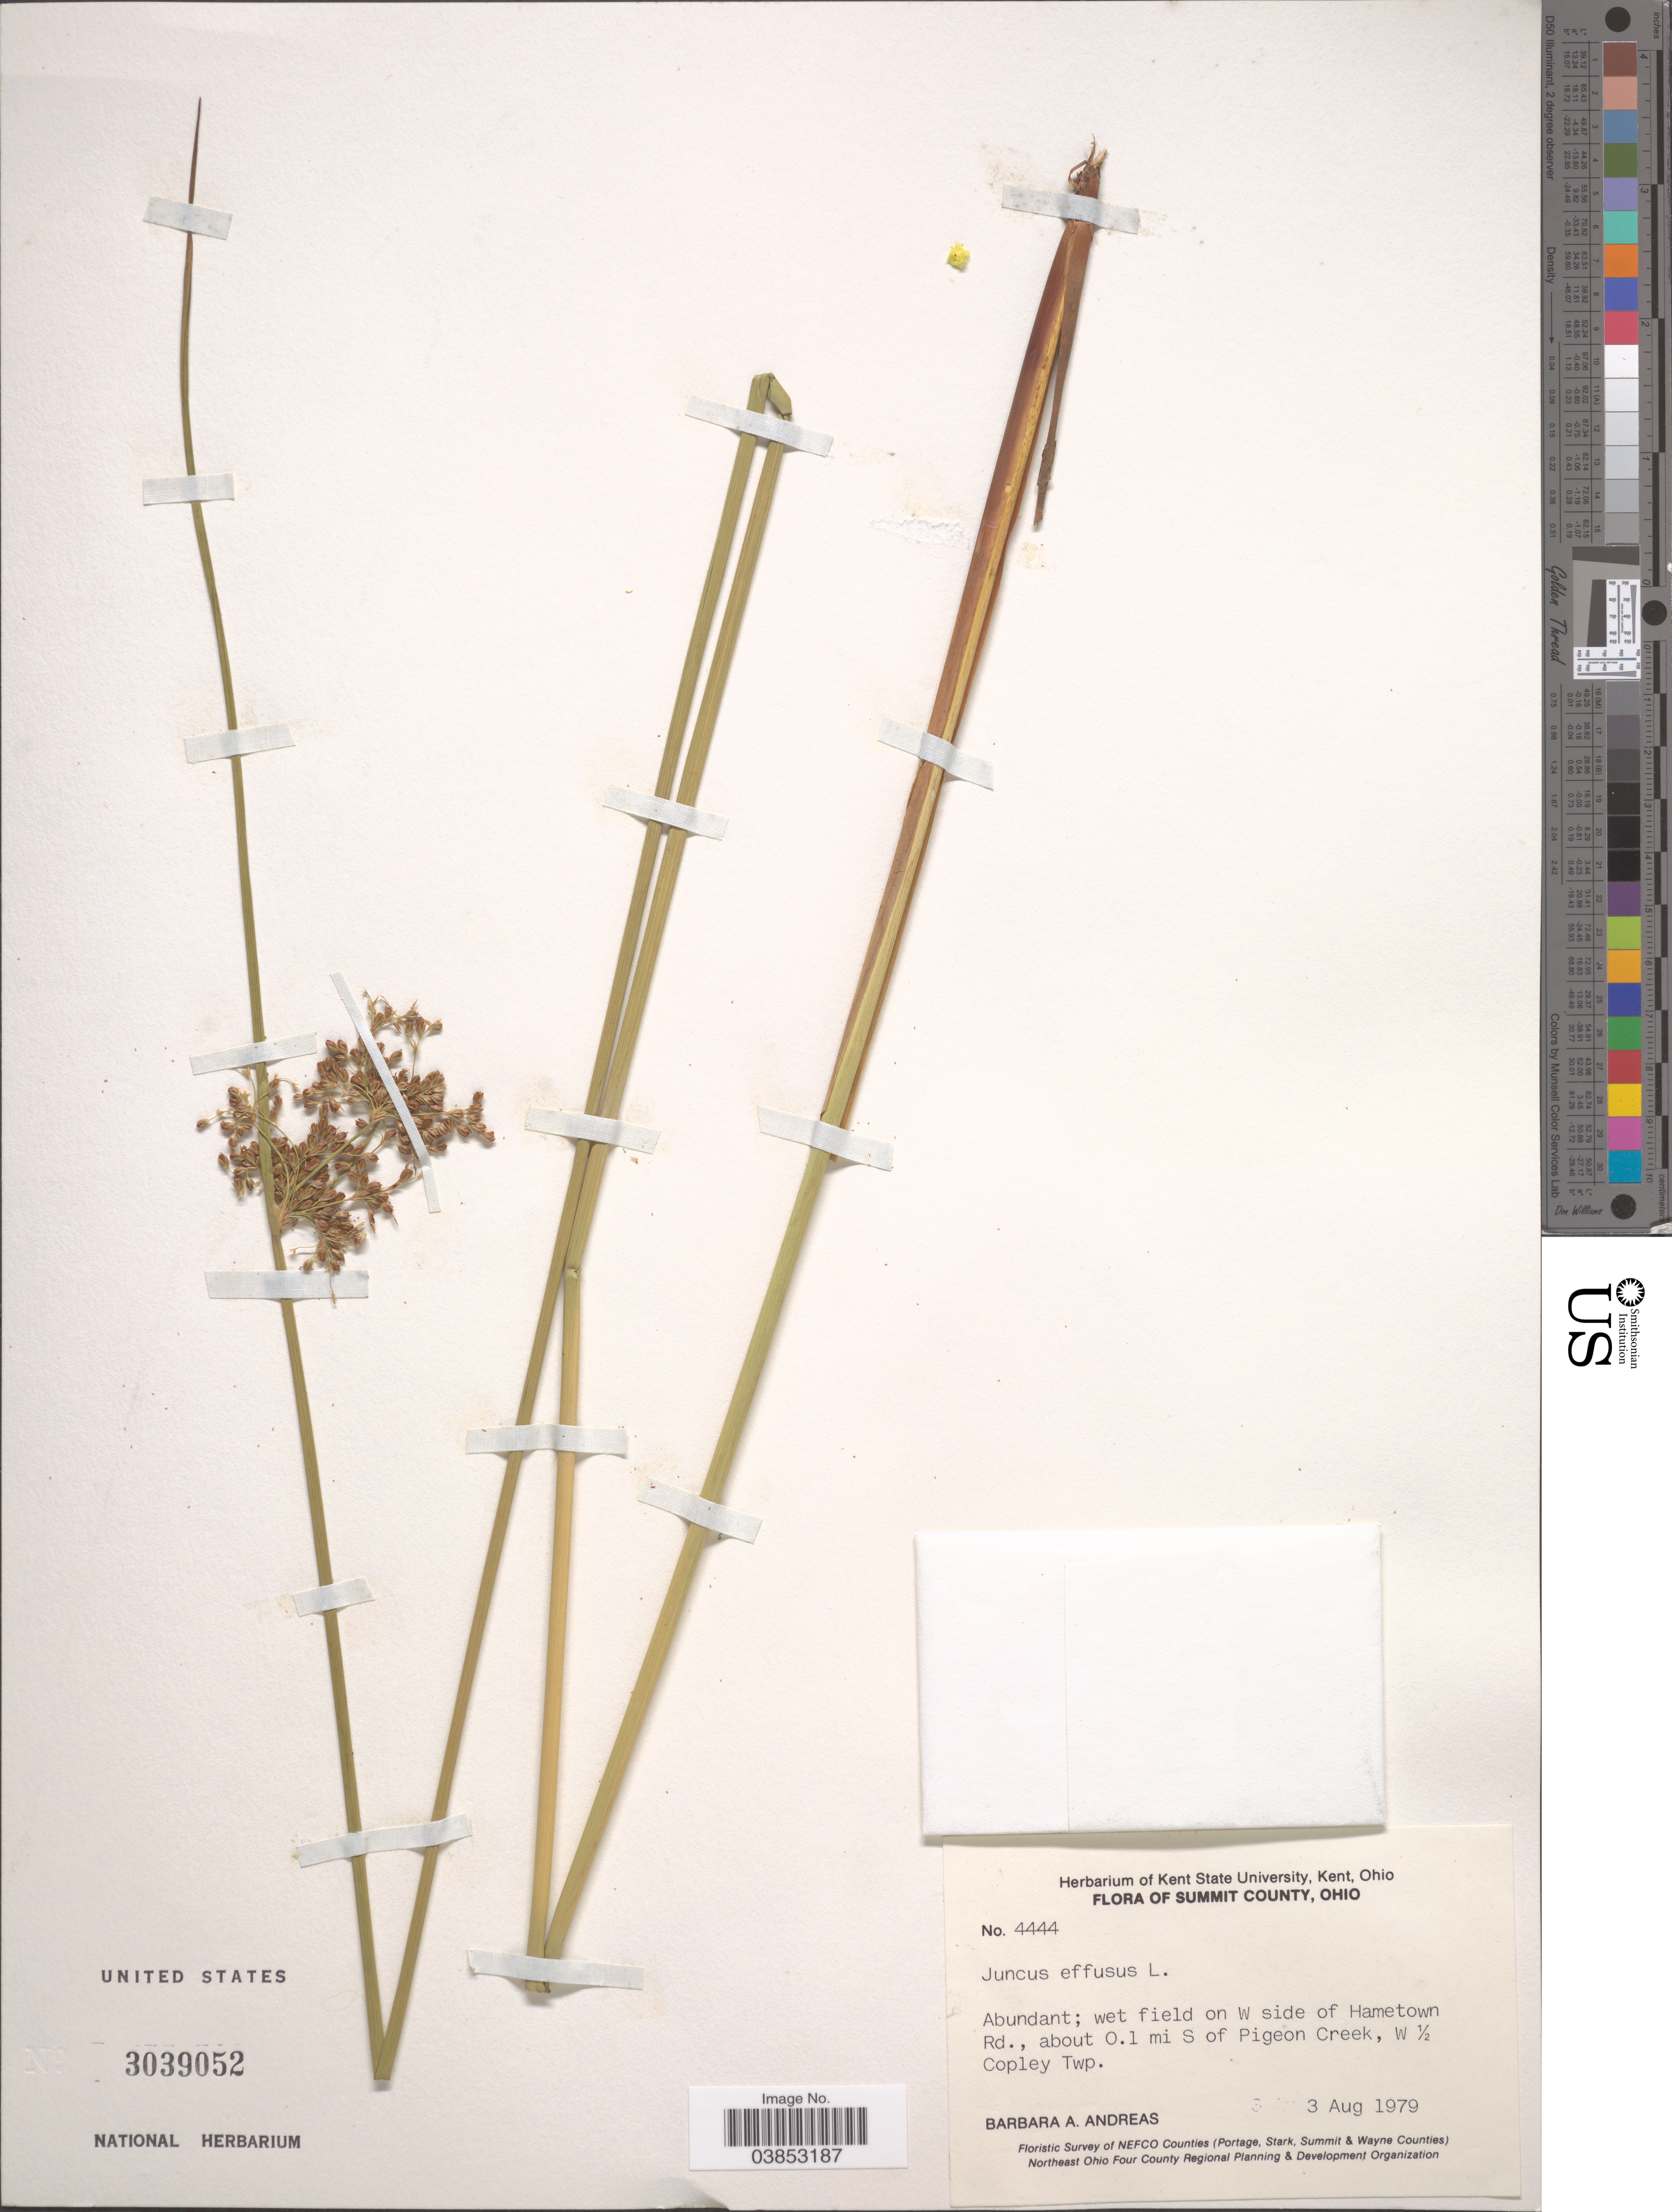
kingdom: Plantae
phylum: Tracheophyta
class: Liliopsida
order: Poales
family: Juncaceae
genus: Juncus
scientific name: Juncus effusus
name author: L.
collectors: B. A. Andreas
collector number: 4444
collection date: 1979-08-03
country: United States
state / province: Ohio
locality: Summit County. On W side of Hametown Rd., about 0.1 mi S of Pigeon Creek, W ½ Copley Twp.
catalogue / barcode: US 3039052